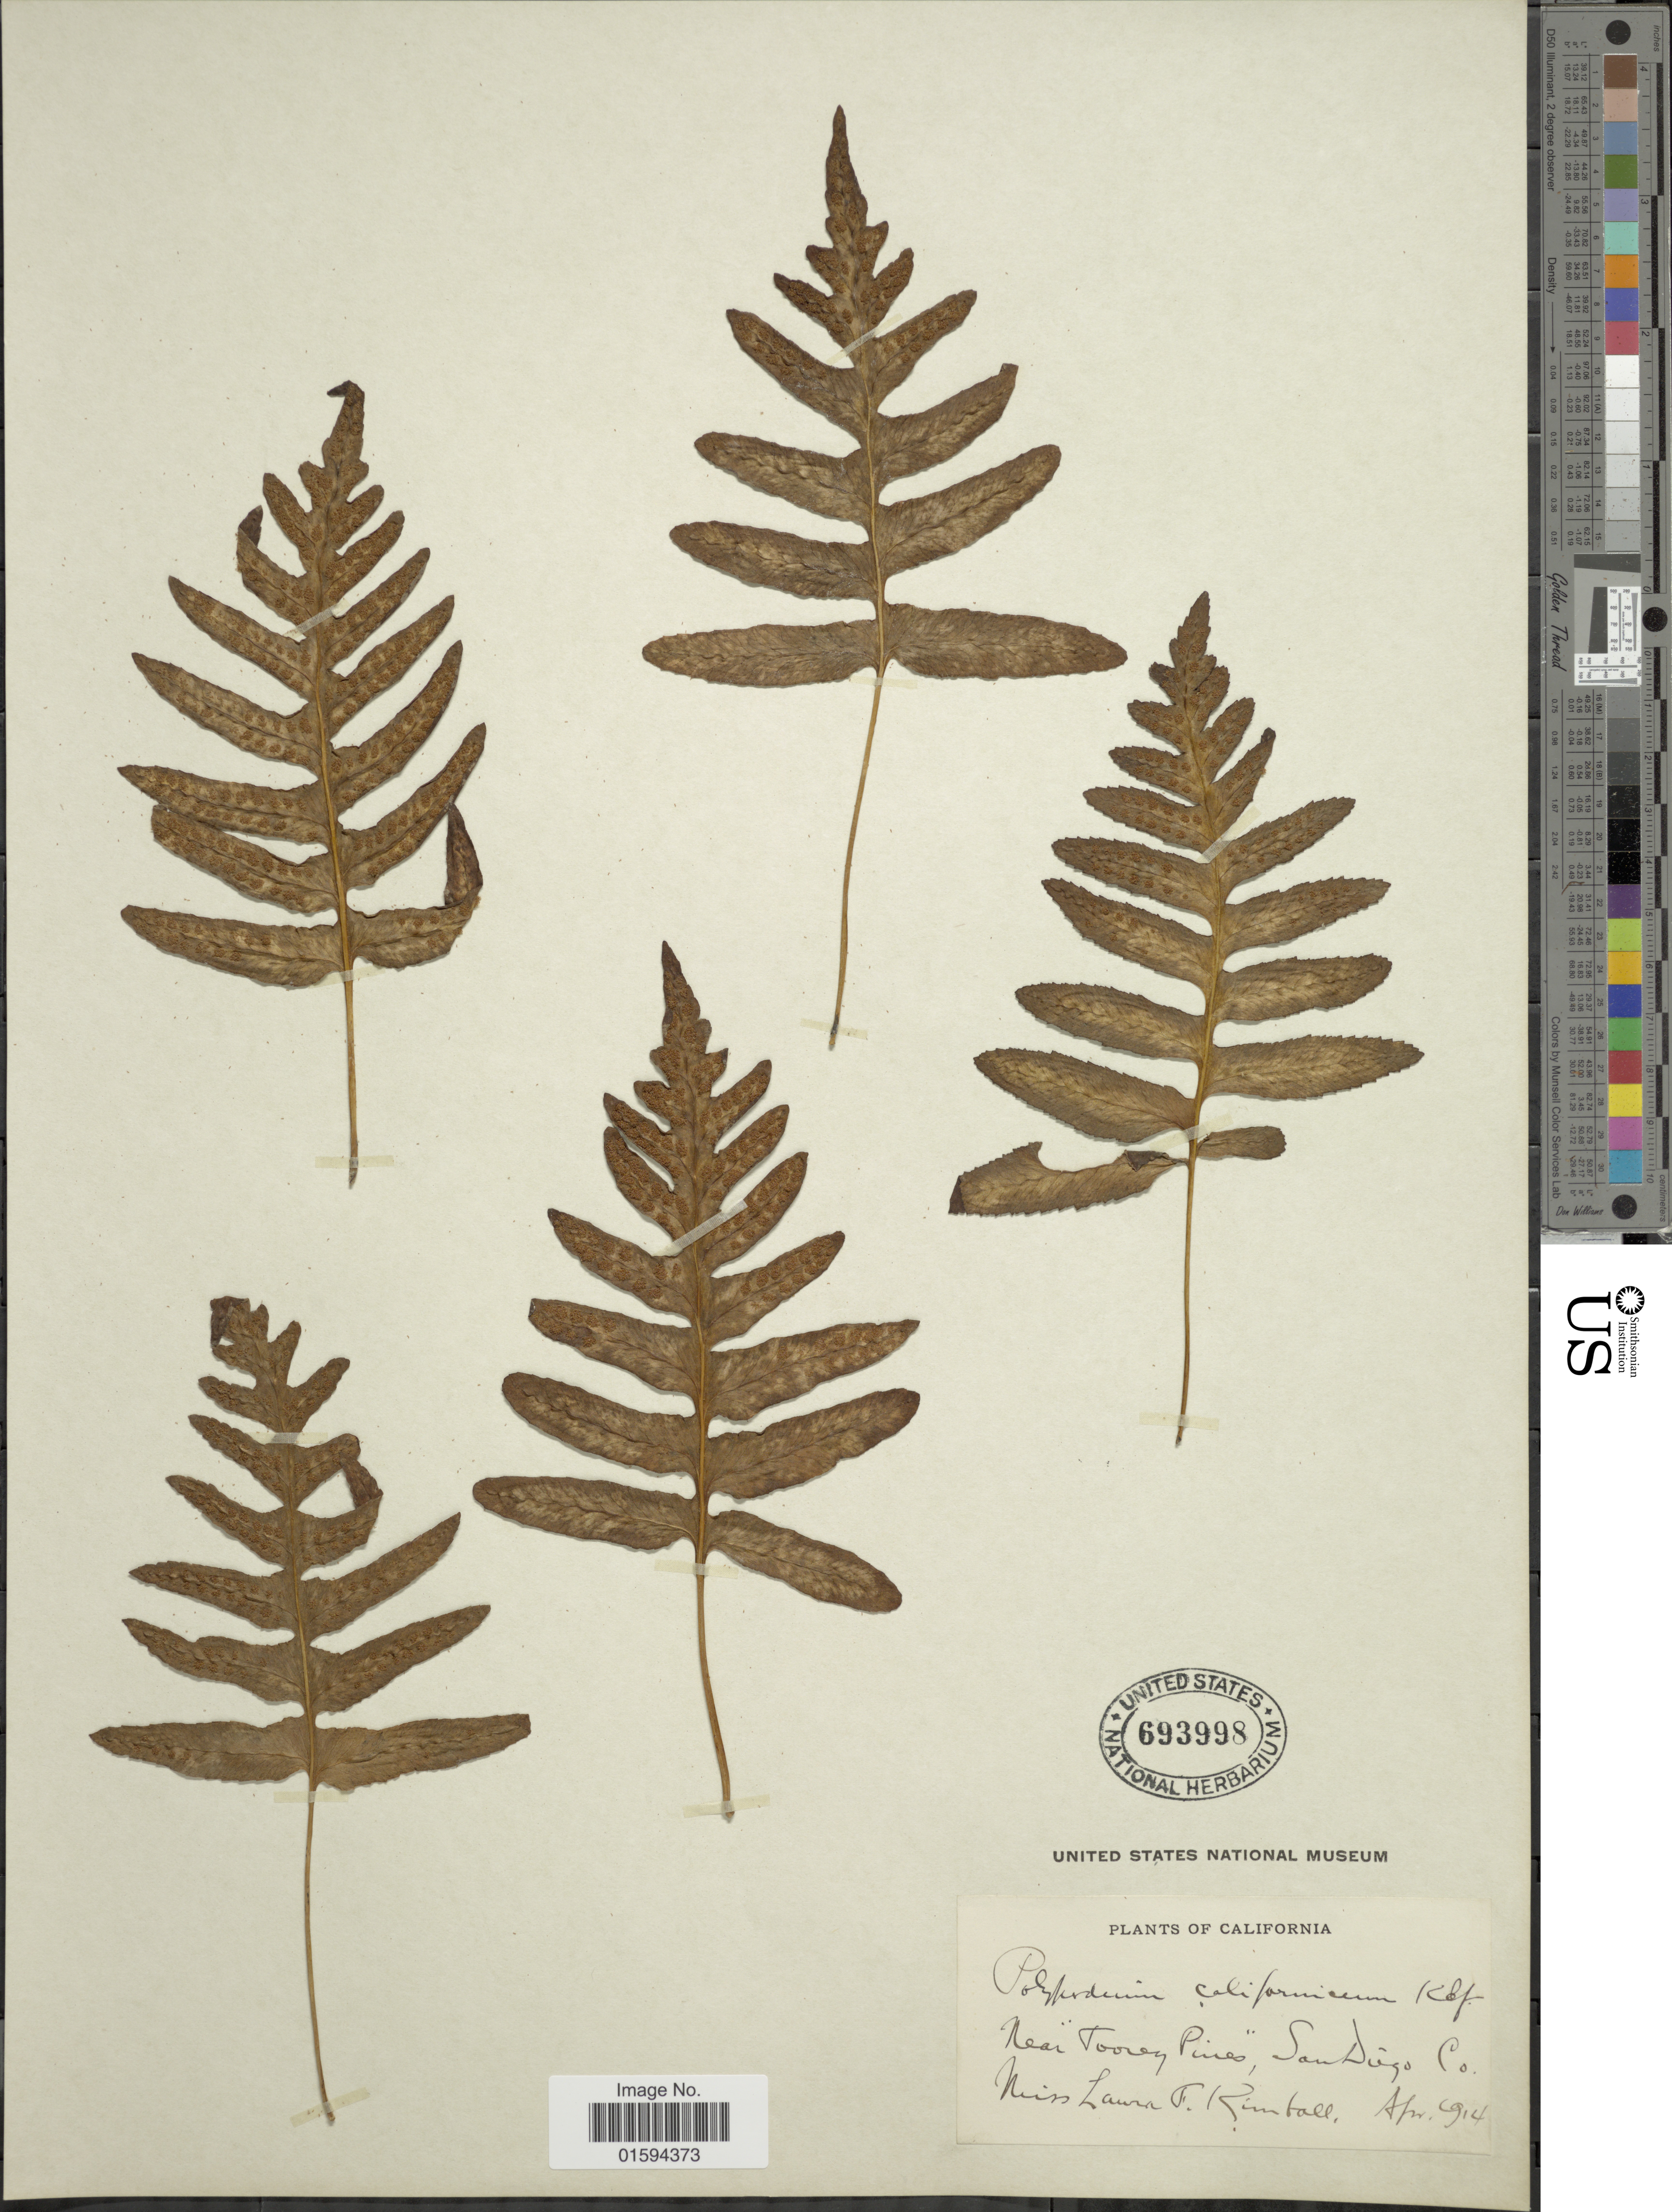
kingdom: Plantae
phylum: Tracheophyta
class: Polypodiopsida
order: Polypodiales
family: Polypodiaceae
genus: Polypodium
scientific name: Polypodium californicum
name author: Kaulf.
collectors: L. Kimball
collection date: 1914-04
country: United States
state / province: California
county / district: San Diego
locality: Near "Torey Pines", San Diego Co.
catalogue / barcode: US 693998